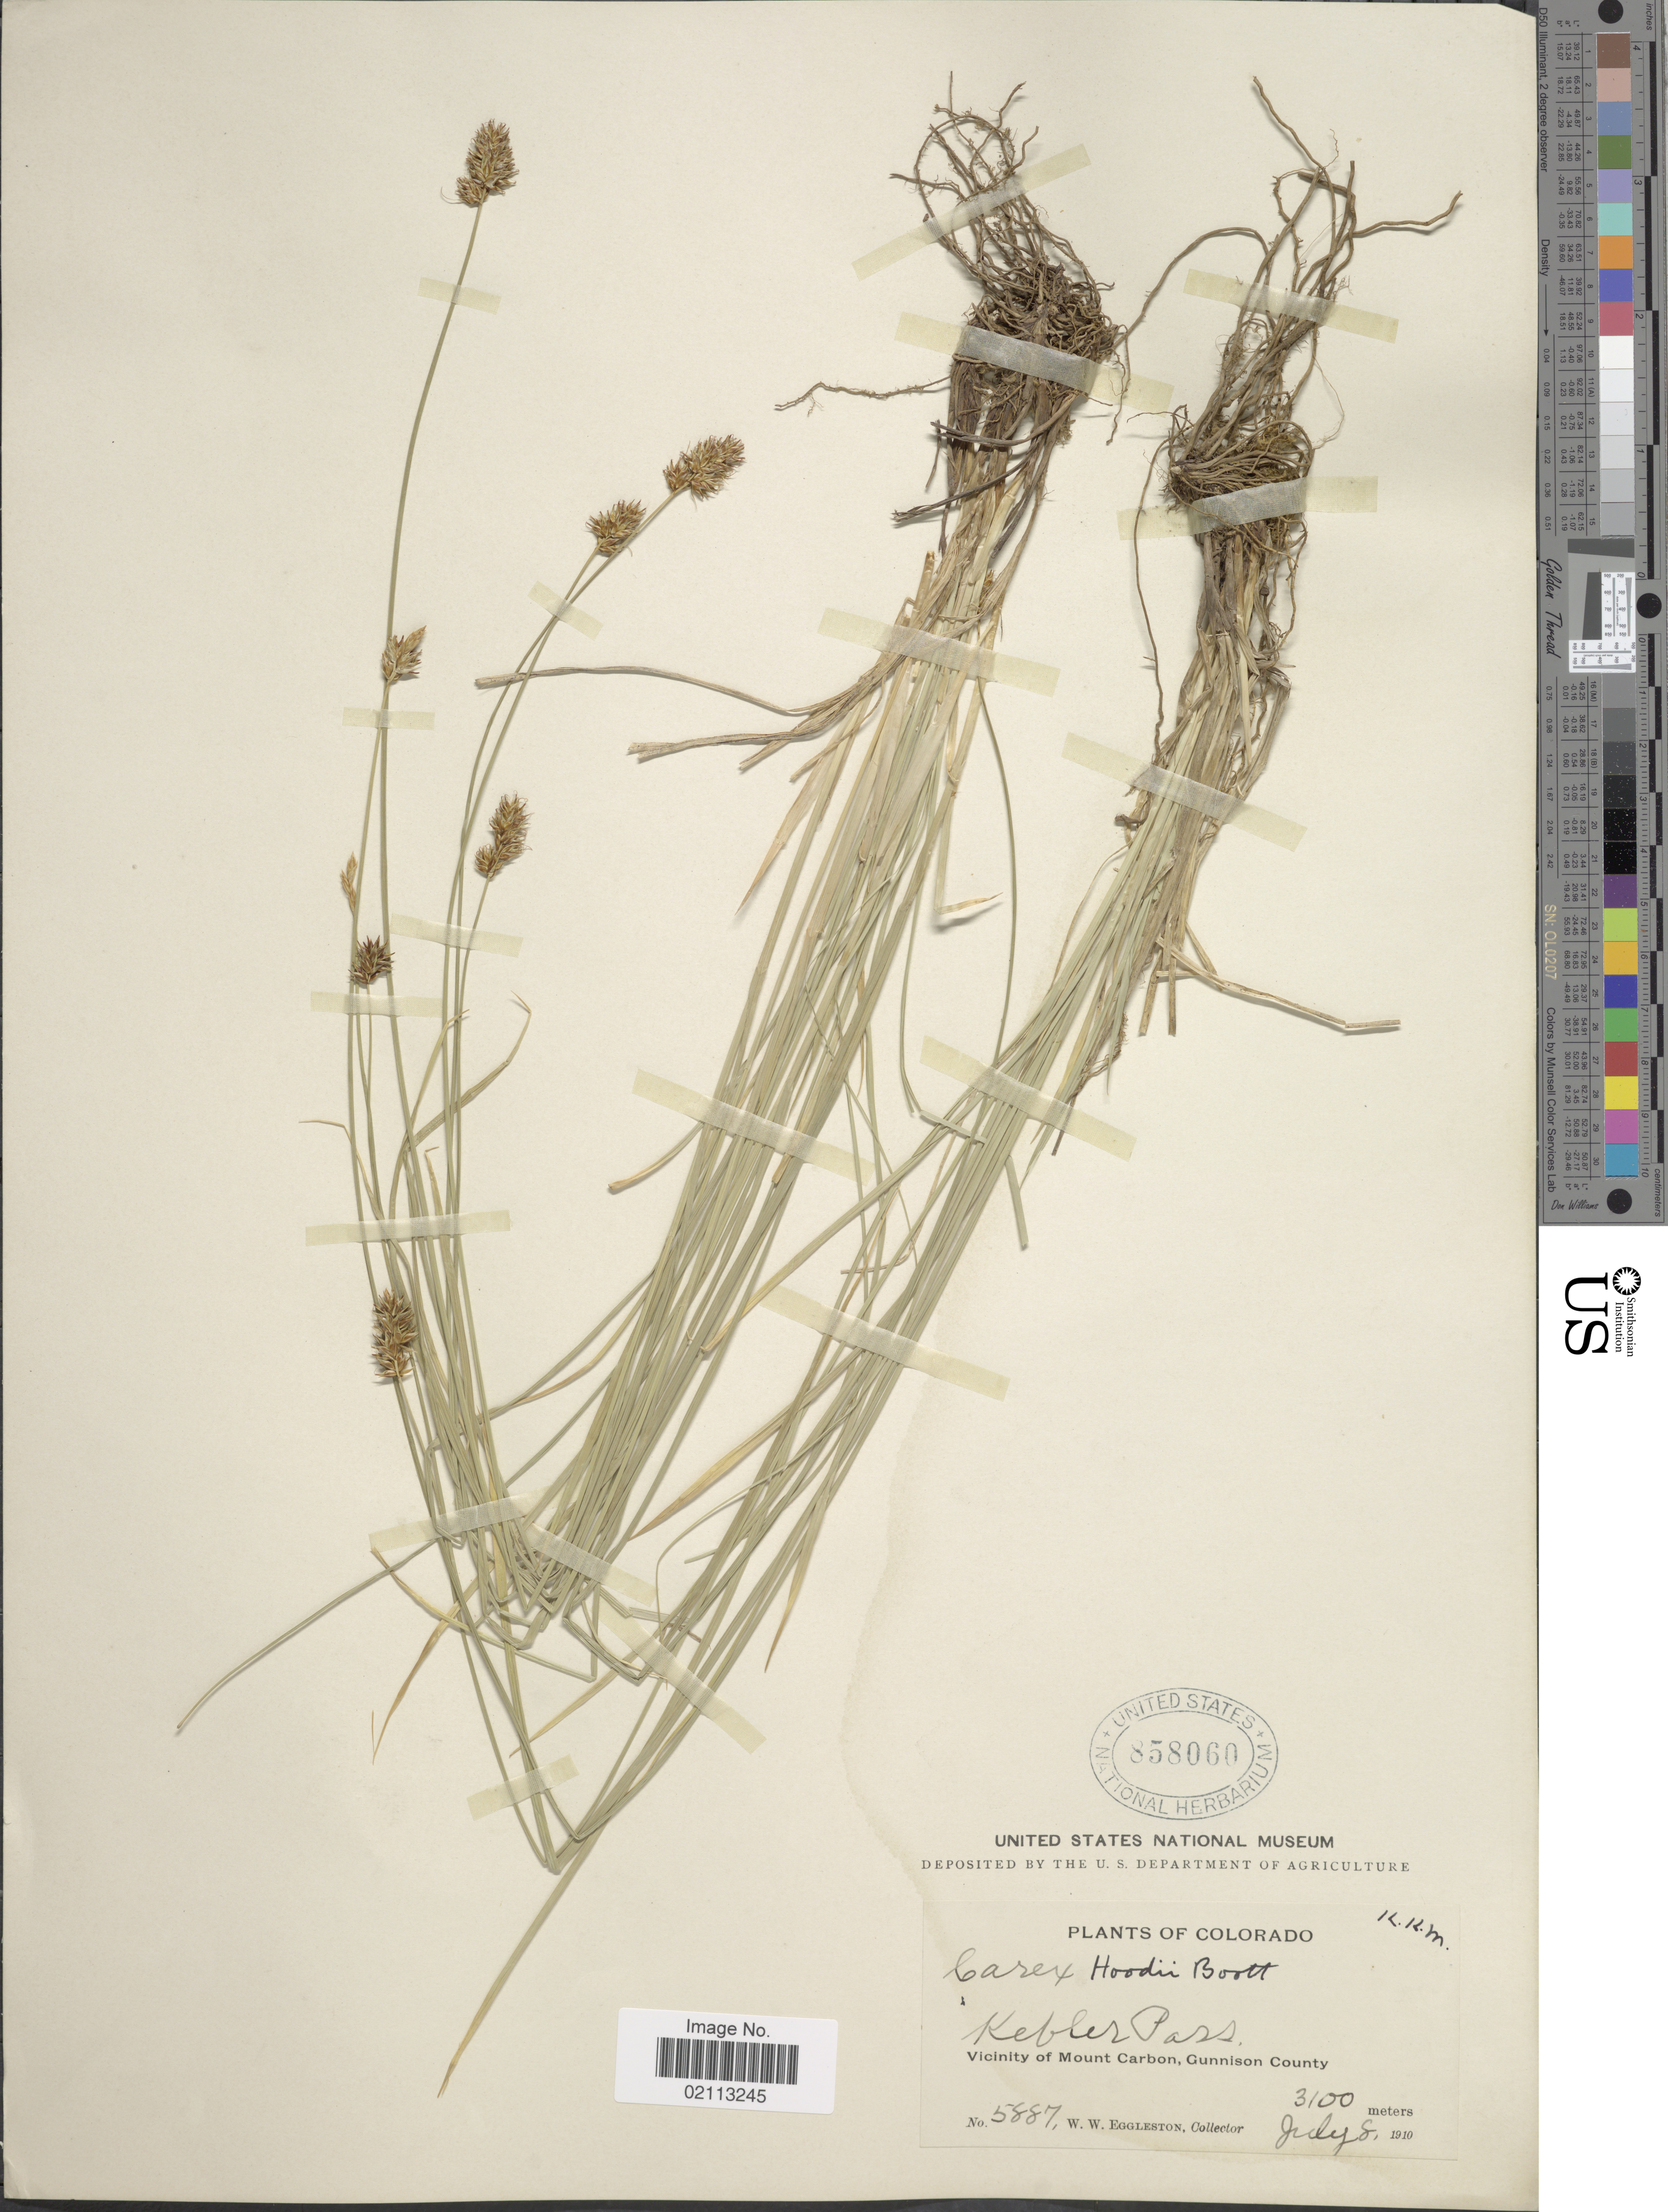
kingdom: Plantae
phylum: Tracheophyta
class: Liliopsida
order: Poales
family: Cyperaceae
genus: Carex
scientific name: Carex hoodii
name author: Boott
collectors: W. W. Eggleston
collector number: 5887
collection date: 1910-07-08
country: United States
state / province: Colorado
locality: Kebler Pass, Vicinity of Mount Carbon, Gunnison County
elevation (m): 3100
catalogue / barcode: US 858060